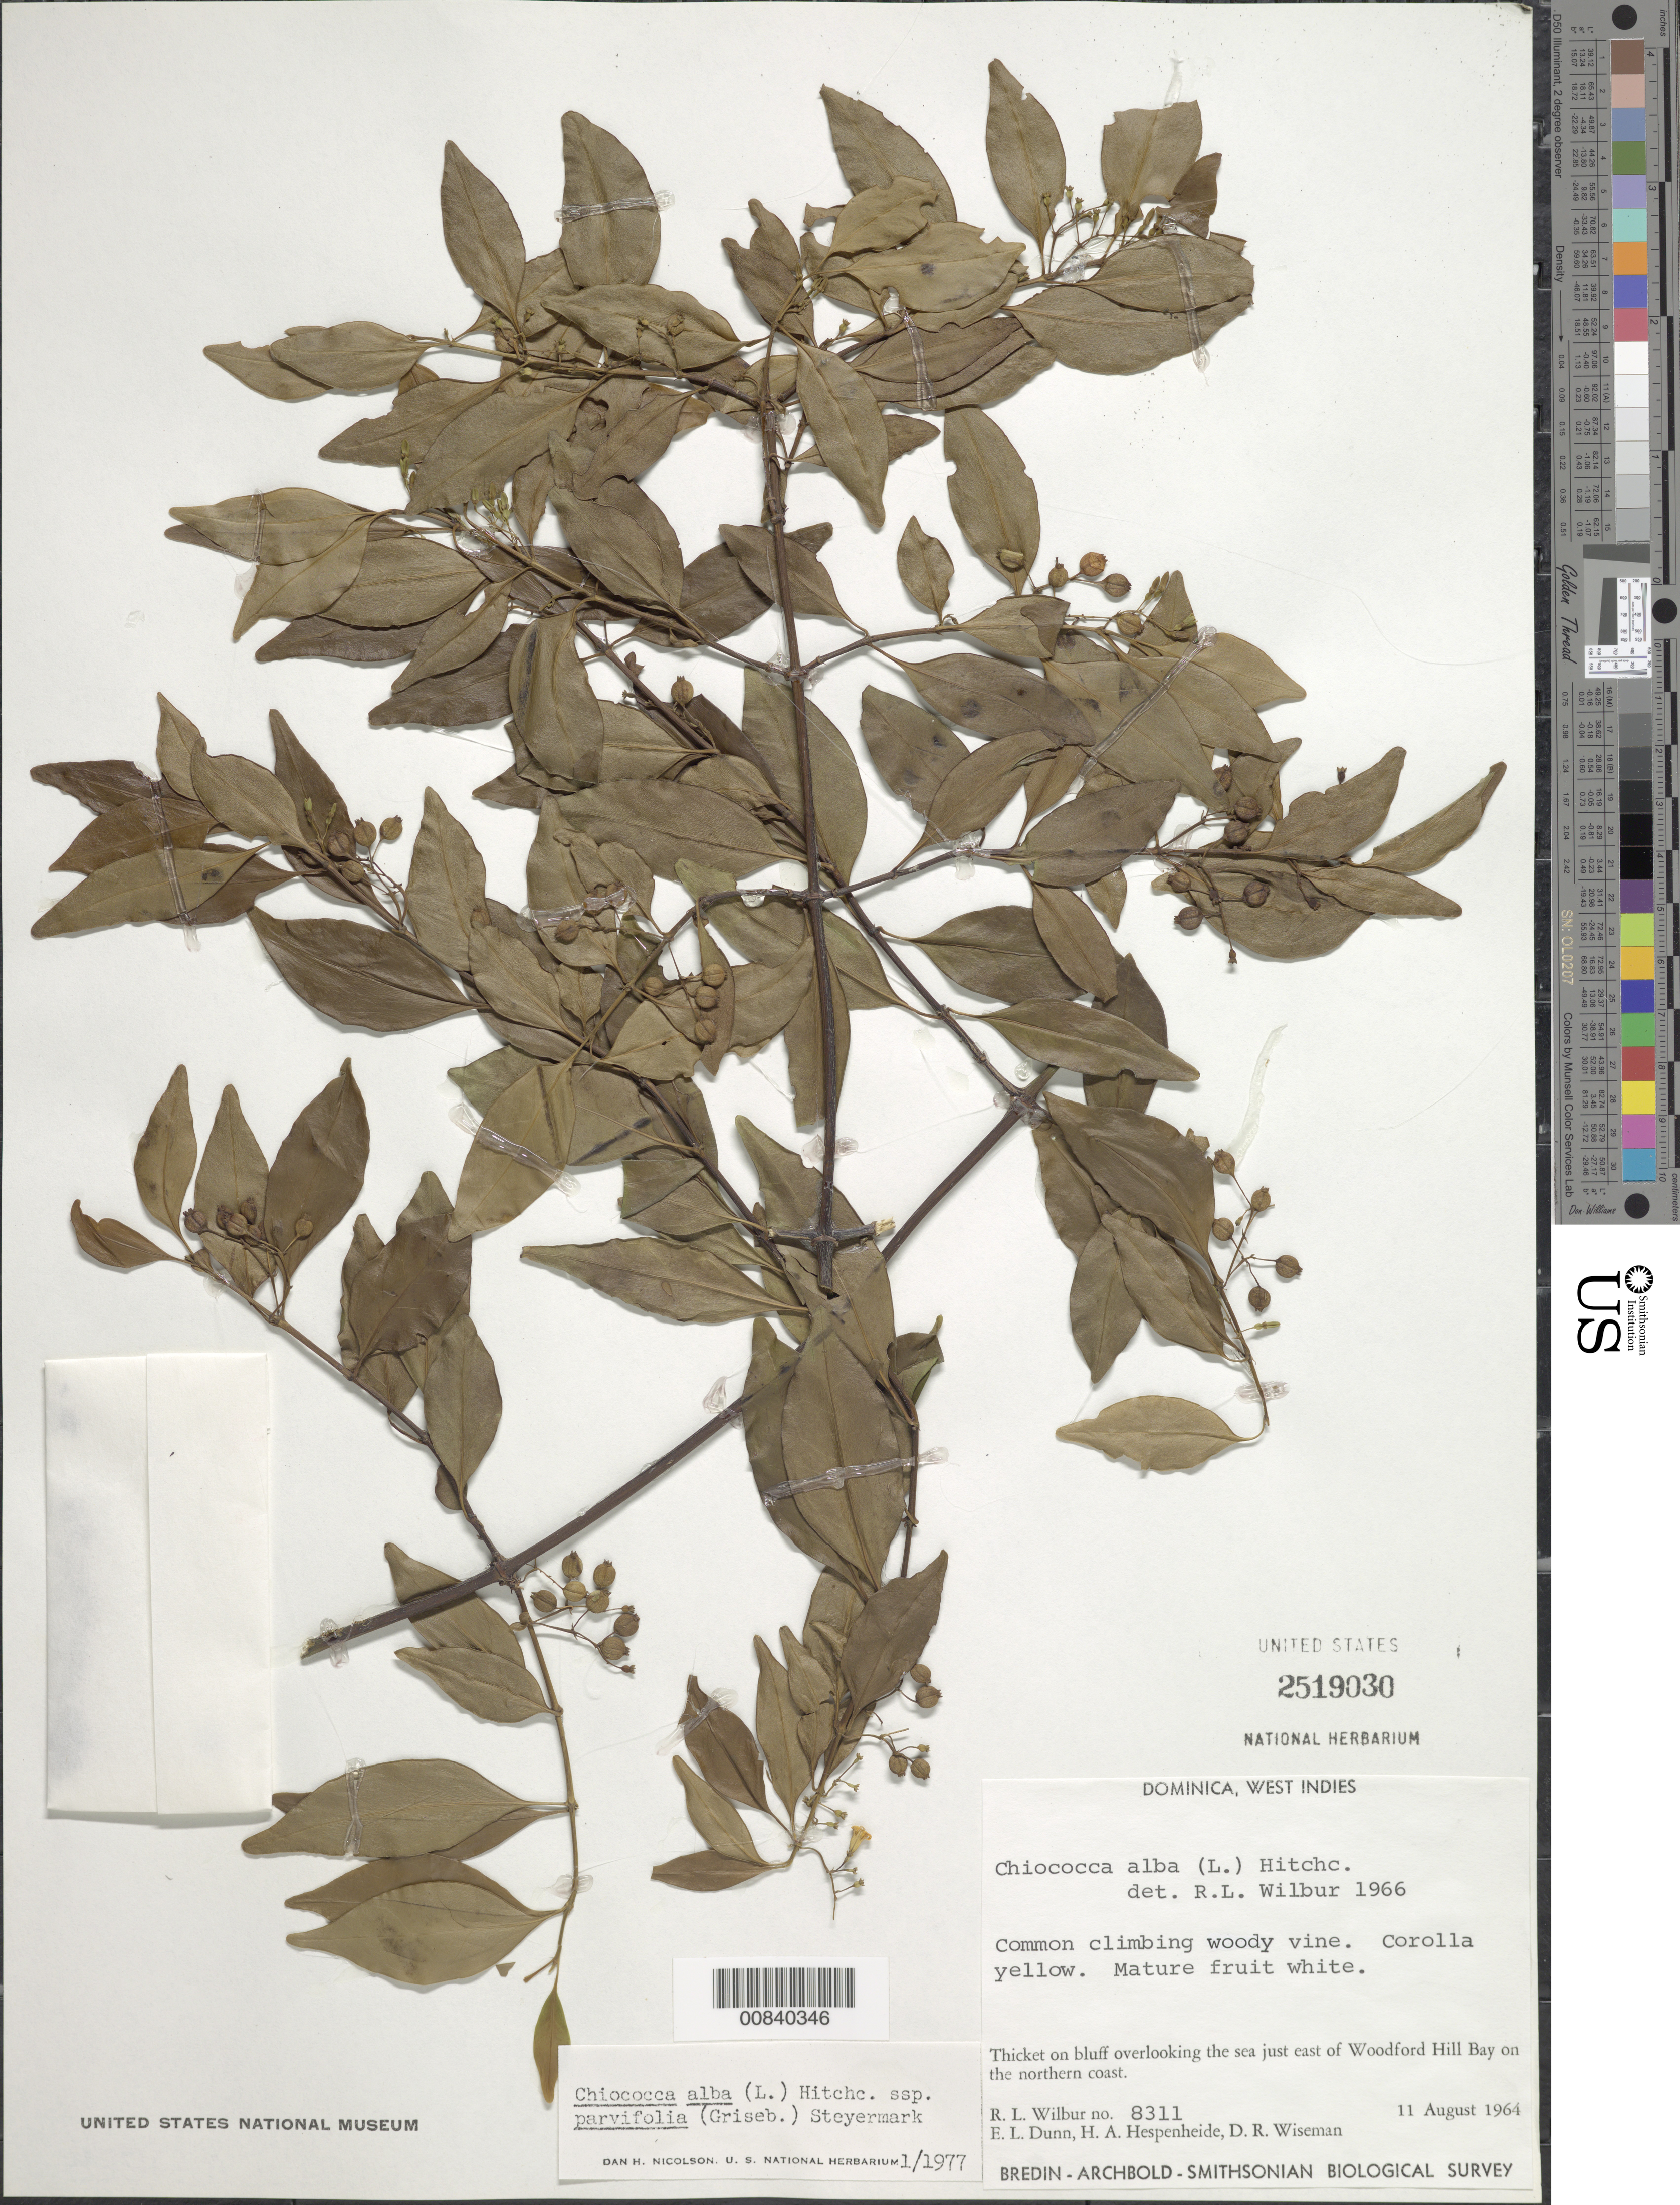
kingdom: Plantae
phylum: Tracheophyta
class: Magnoliopsida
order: Gentianales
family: Rubiaceae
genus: Chiococca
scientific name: Chiococca alba subsp. alba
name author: (L.) Hitchc.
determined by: Nicolson, Dan H.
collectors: R. L. Wilbur, E. Dunn, H. A. Hespenheide & D. R. Wiseman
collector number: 8311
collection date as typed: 11 Aug 1964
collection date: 1964-08-11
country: Dominica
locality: On bluff overlooking the sea just east of Woodford Hill Bay on the northern coast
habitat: Thicket on coastal bluff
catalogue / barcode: US 2519030